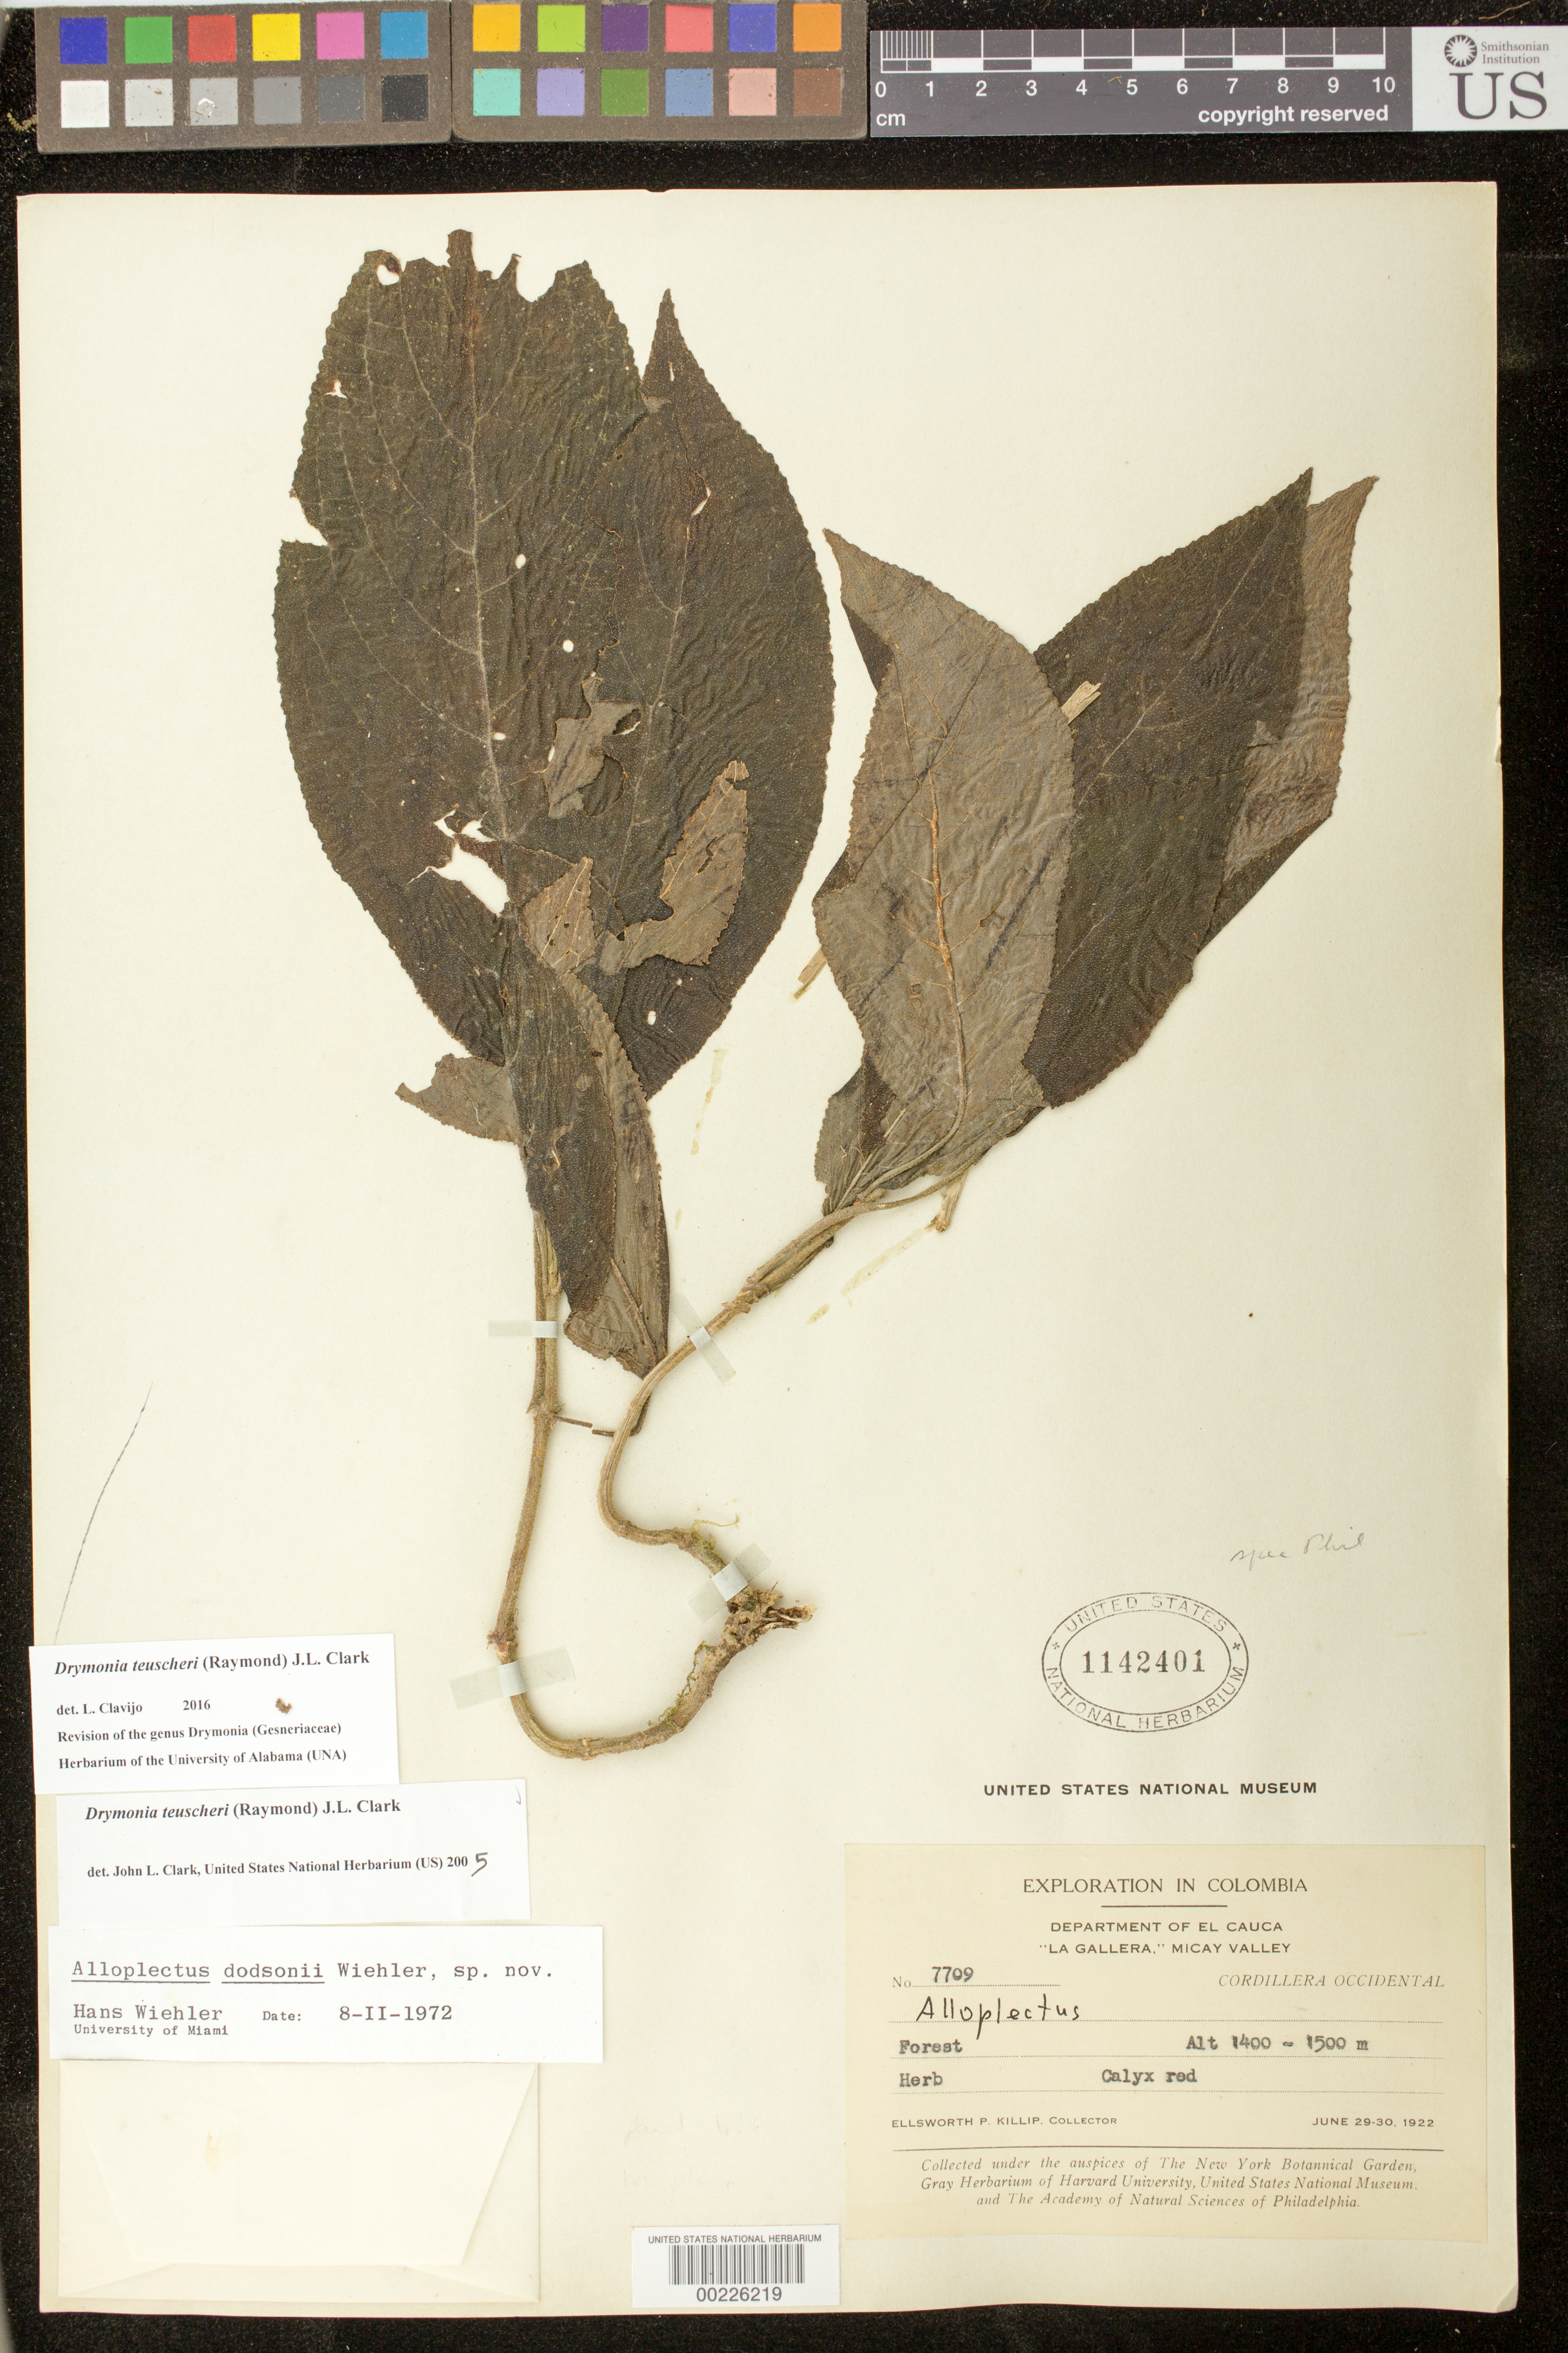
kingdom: Plantae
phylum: Tracheophyta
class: Magnoliopsida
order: Lamiales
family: Gesneriaceae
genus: Drymonia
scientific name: Drymonia teuscheri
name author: (Raymond) J.L. Clark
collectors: E. P. Killip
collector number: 7709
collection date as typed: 29-30 Jun 1922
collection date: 1922-06-29/1922-06-30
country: Colombia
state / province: Cauca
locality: La Gallera,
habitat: Forest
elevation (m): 1400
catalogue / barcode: US 1142401